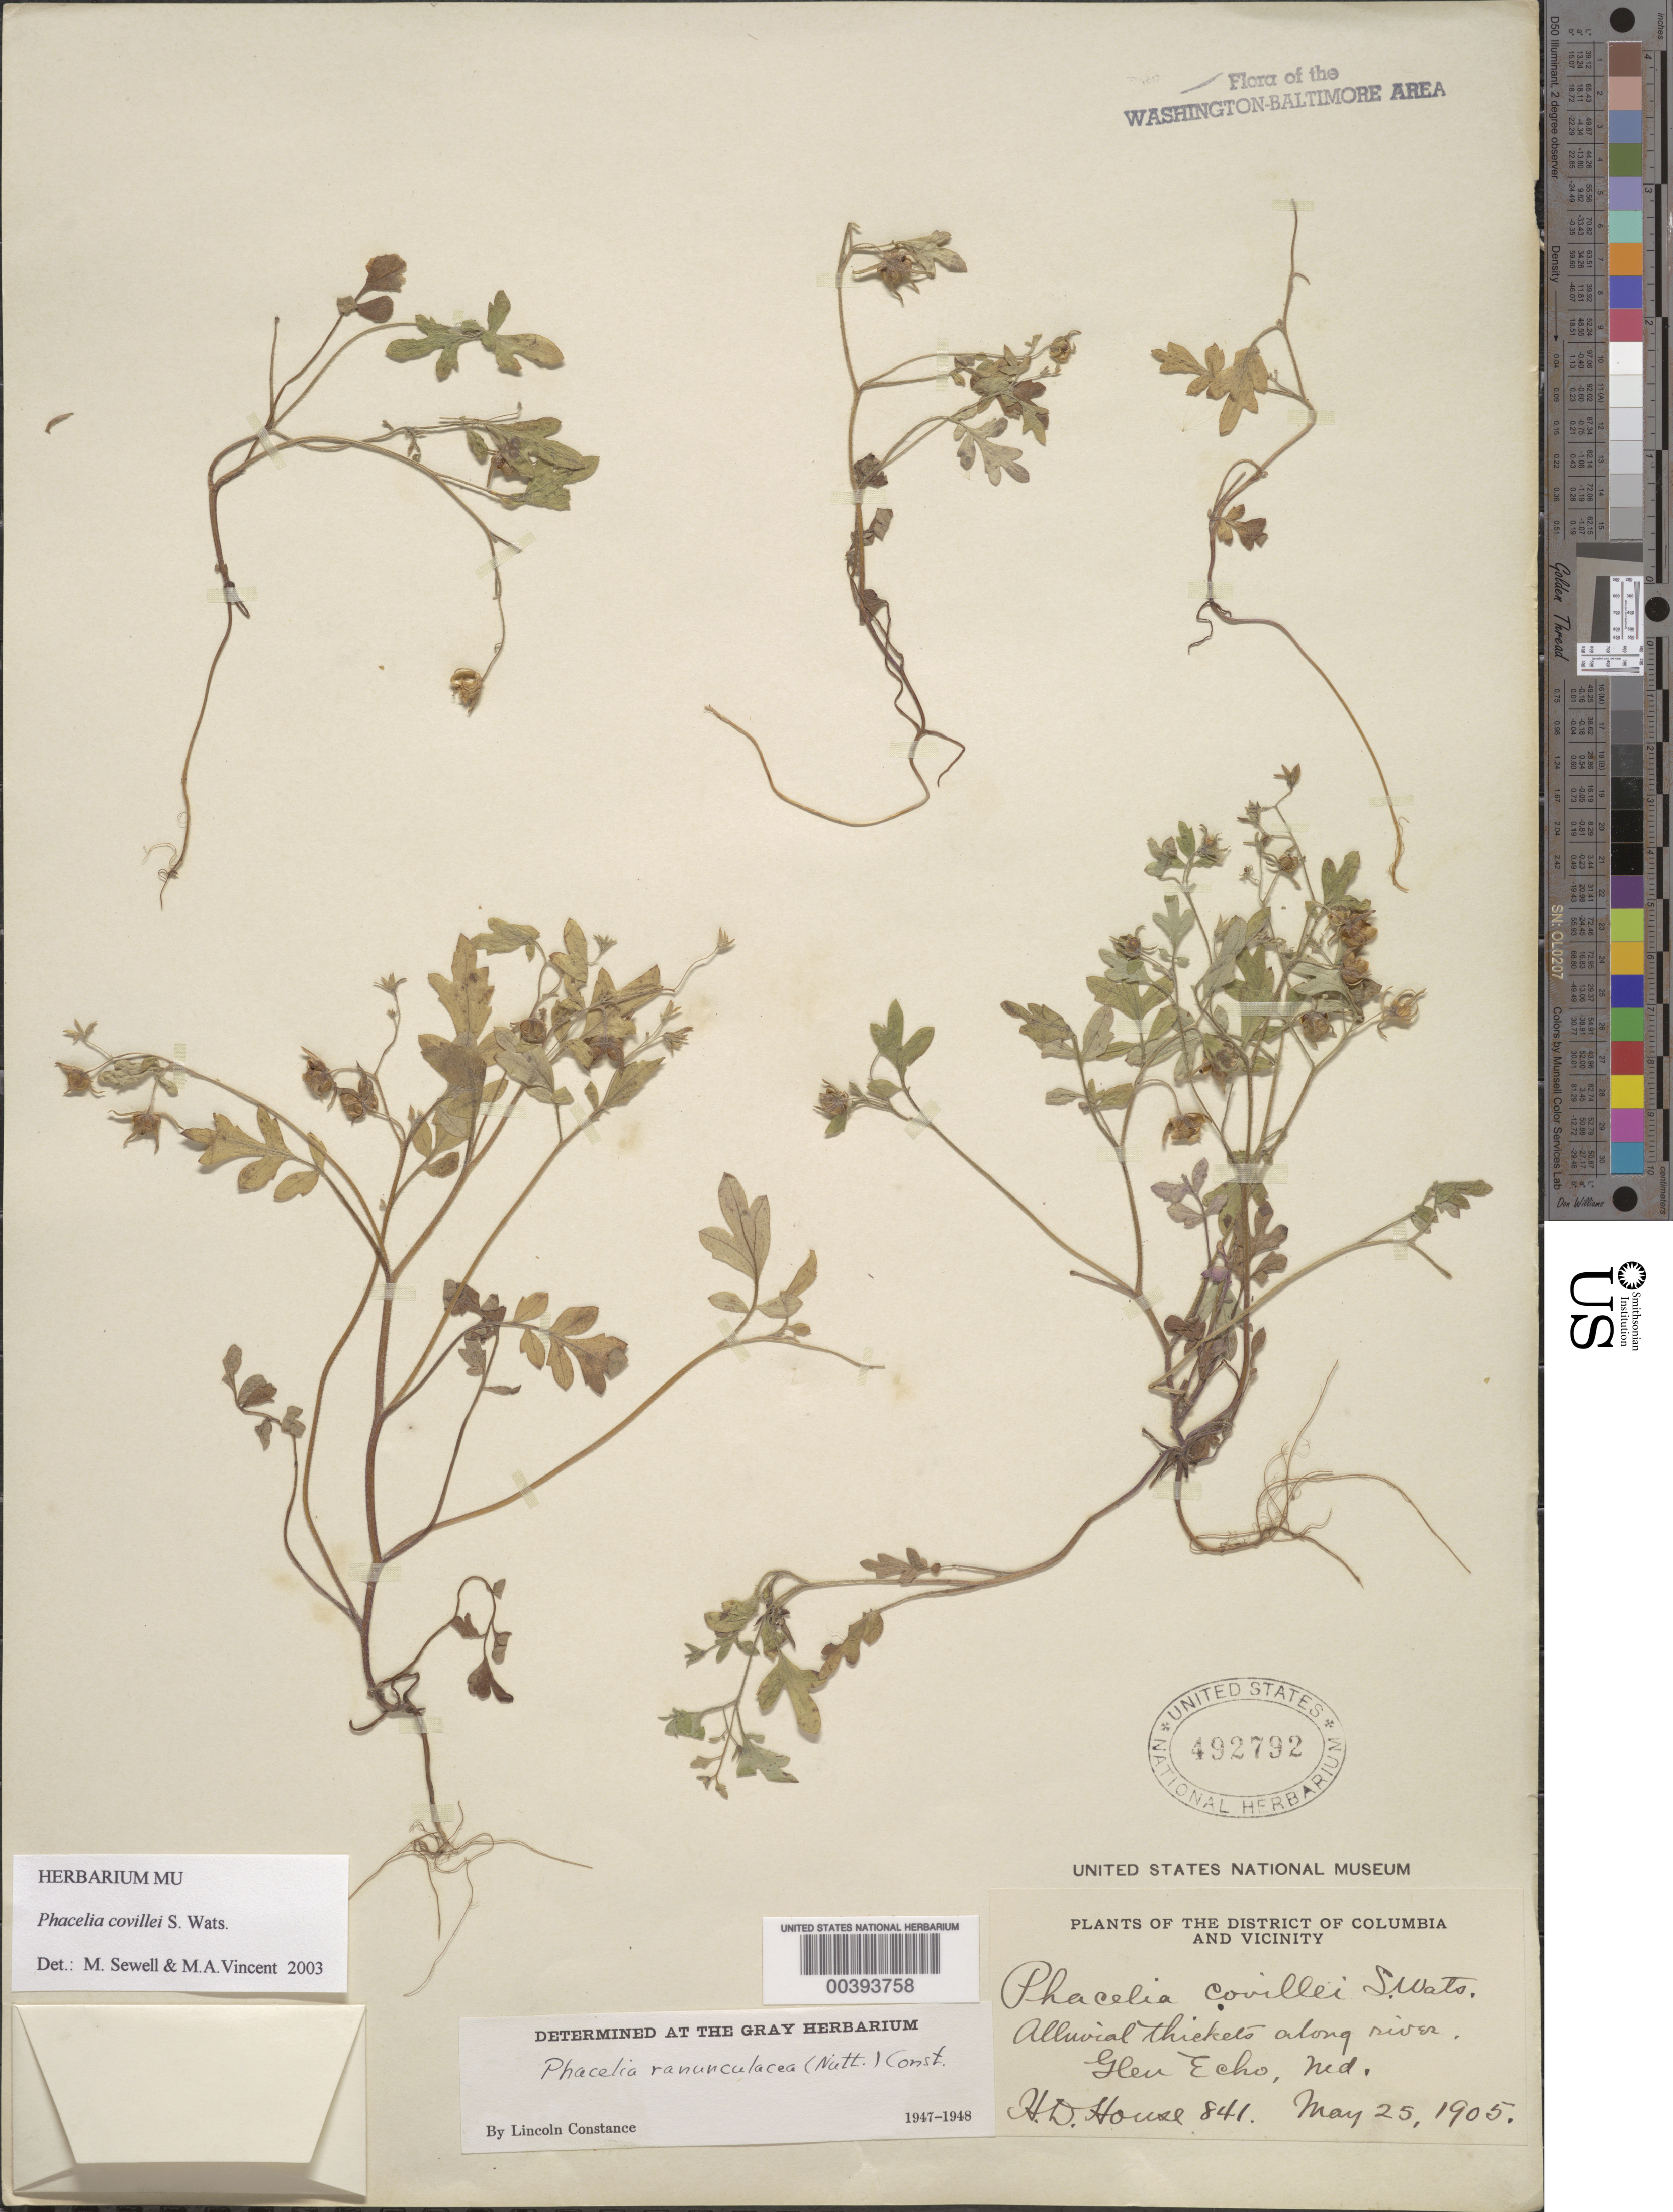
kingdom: Plantae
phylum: Tracheophyta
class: Magnoliopsida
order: Boraginales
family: Hydrophyllaceae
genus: Phacelia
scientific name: Phacelia ranunculacea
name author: (Nutt.) Constance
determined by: Constance, L., (UC), University of California Berkeley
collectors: H. D. House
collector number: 841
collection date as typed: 25 May 1905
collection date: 1905-05-25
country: United States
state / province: Maryland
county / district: Montgomery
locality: Glen Echo C. & O. Canal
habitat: Alluvial thickets along river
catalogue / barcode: US 492792